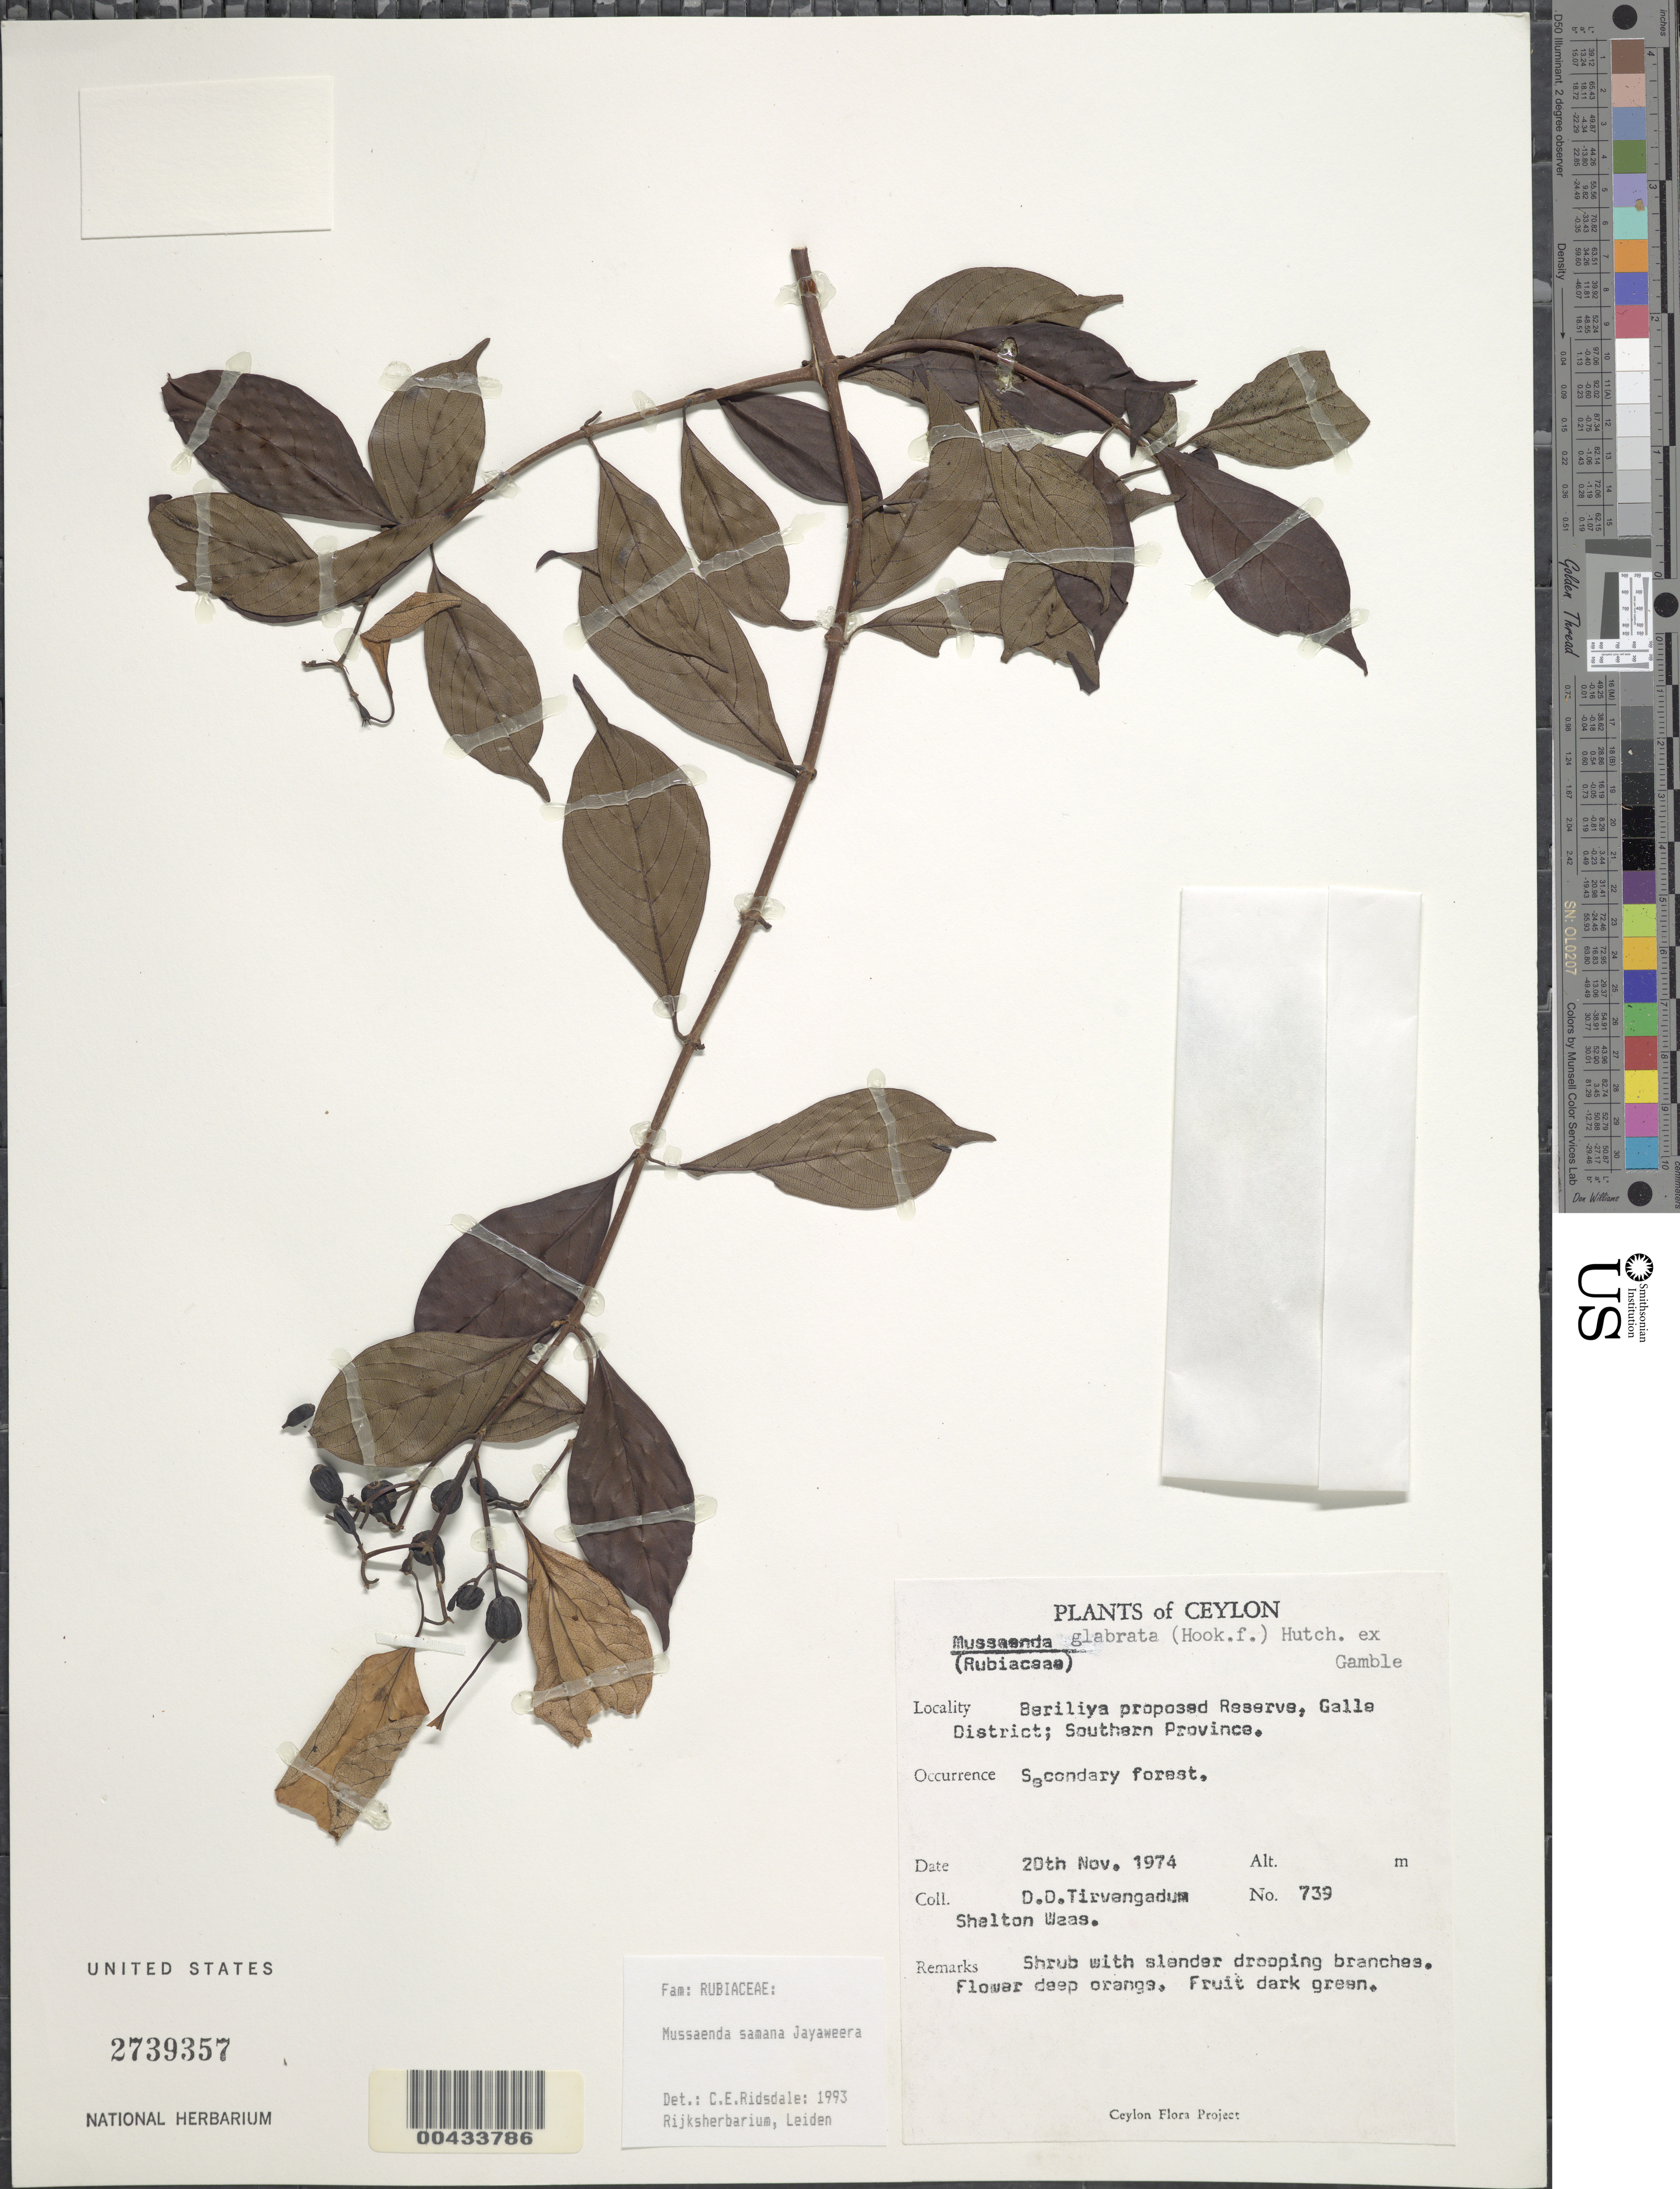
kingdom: Plantae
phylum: Tracheophyta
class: Magnoliopsida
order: Gentianales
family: Rubiaceae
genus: Mussaenda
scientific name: Mussaenda samana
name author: Jayaweera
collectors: D. Tirvengadum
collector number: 739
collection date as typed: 20 Nov 1974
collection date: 1974-11-20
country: Sri Lanka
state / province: Southern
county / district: Galle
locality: Beriliya proposed Reserve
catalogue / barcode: US 2739357